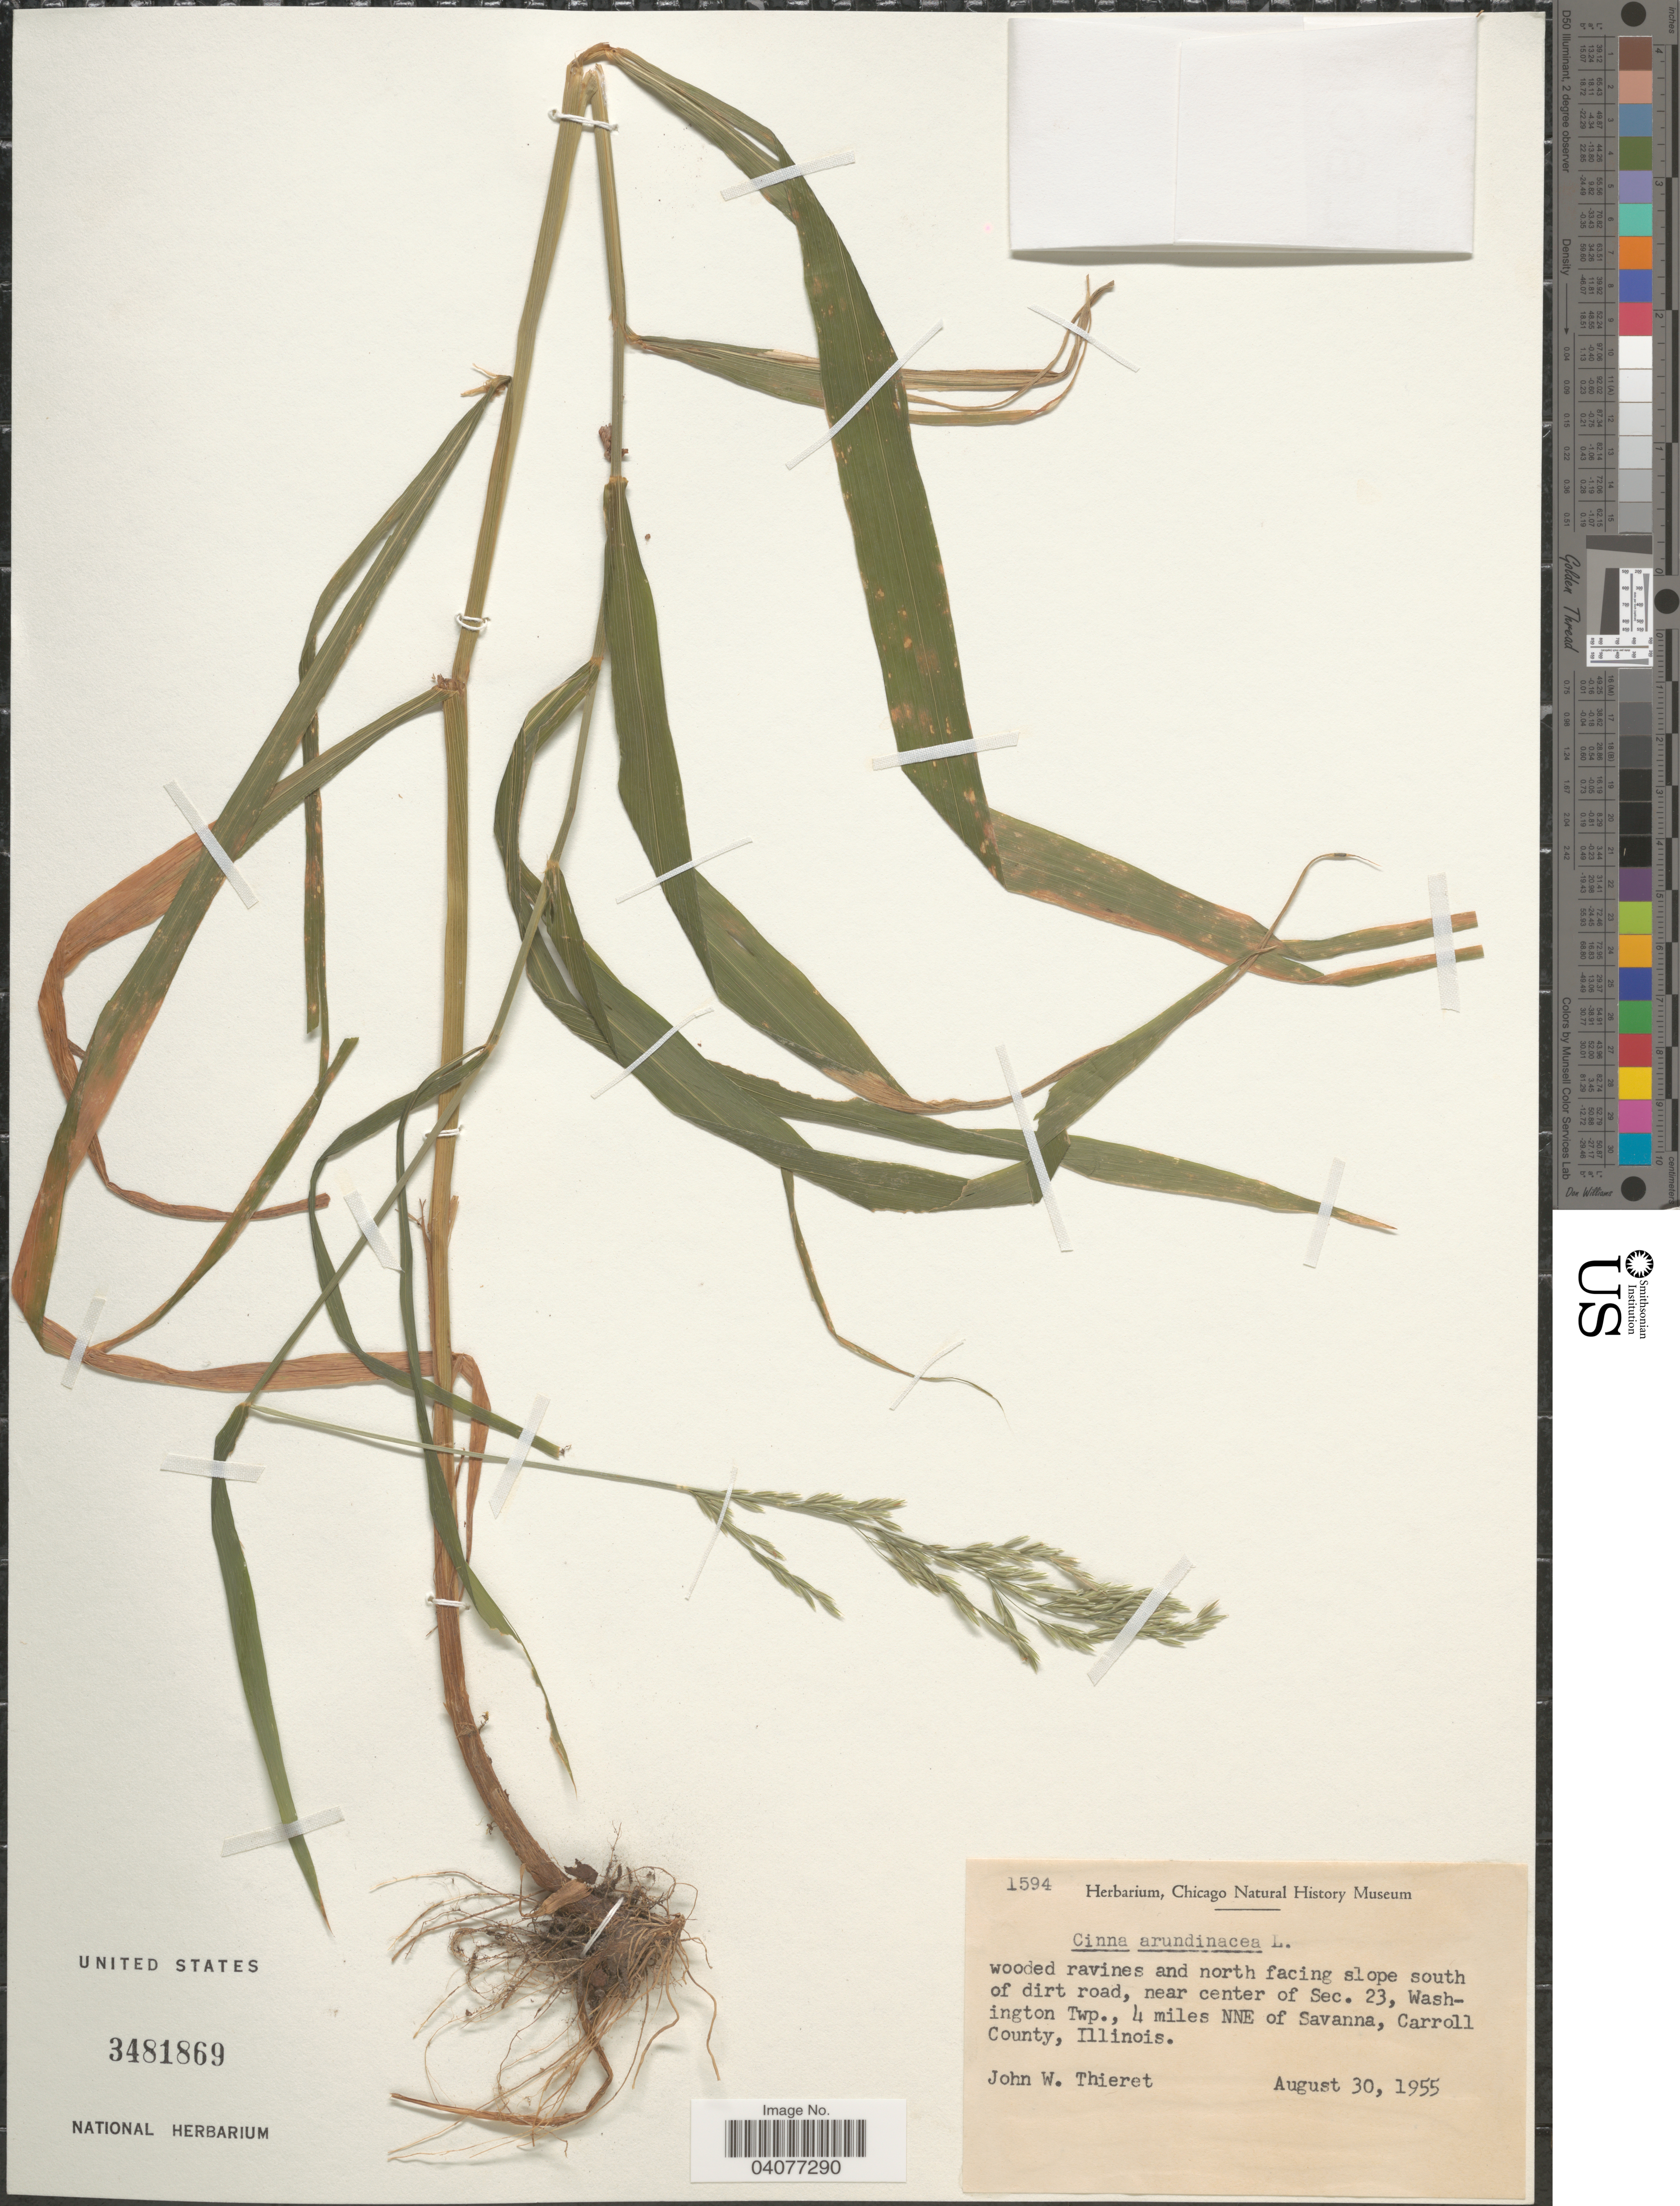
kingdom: Plantae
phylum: Tracheophyta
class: Liliopsida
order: Poales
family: Poaceae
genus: Cinna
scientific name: Cinna arundinacea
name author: L.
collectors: J. W. Thieret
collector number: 1594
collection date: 1955-08-30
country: United States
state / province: Illinois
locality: Wooded ravines and north facing slope south of dirt road, near center of Sec. 23, Washington Twp., 4 miles NNE of Savanna, Carroll County.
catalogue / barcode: US 3481869